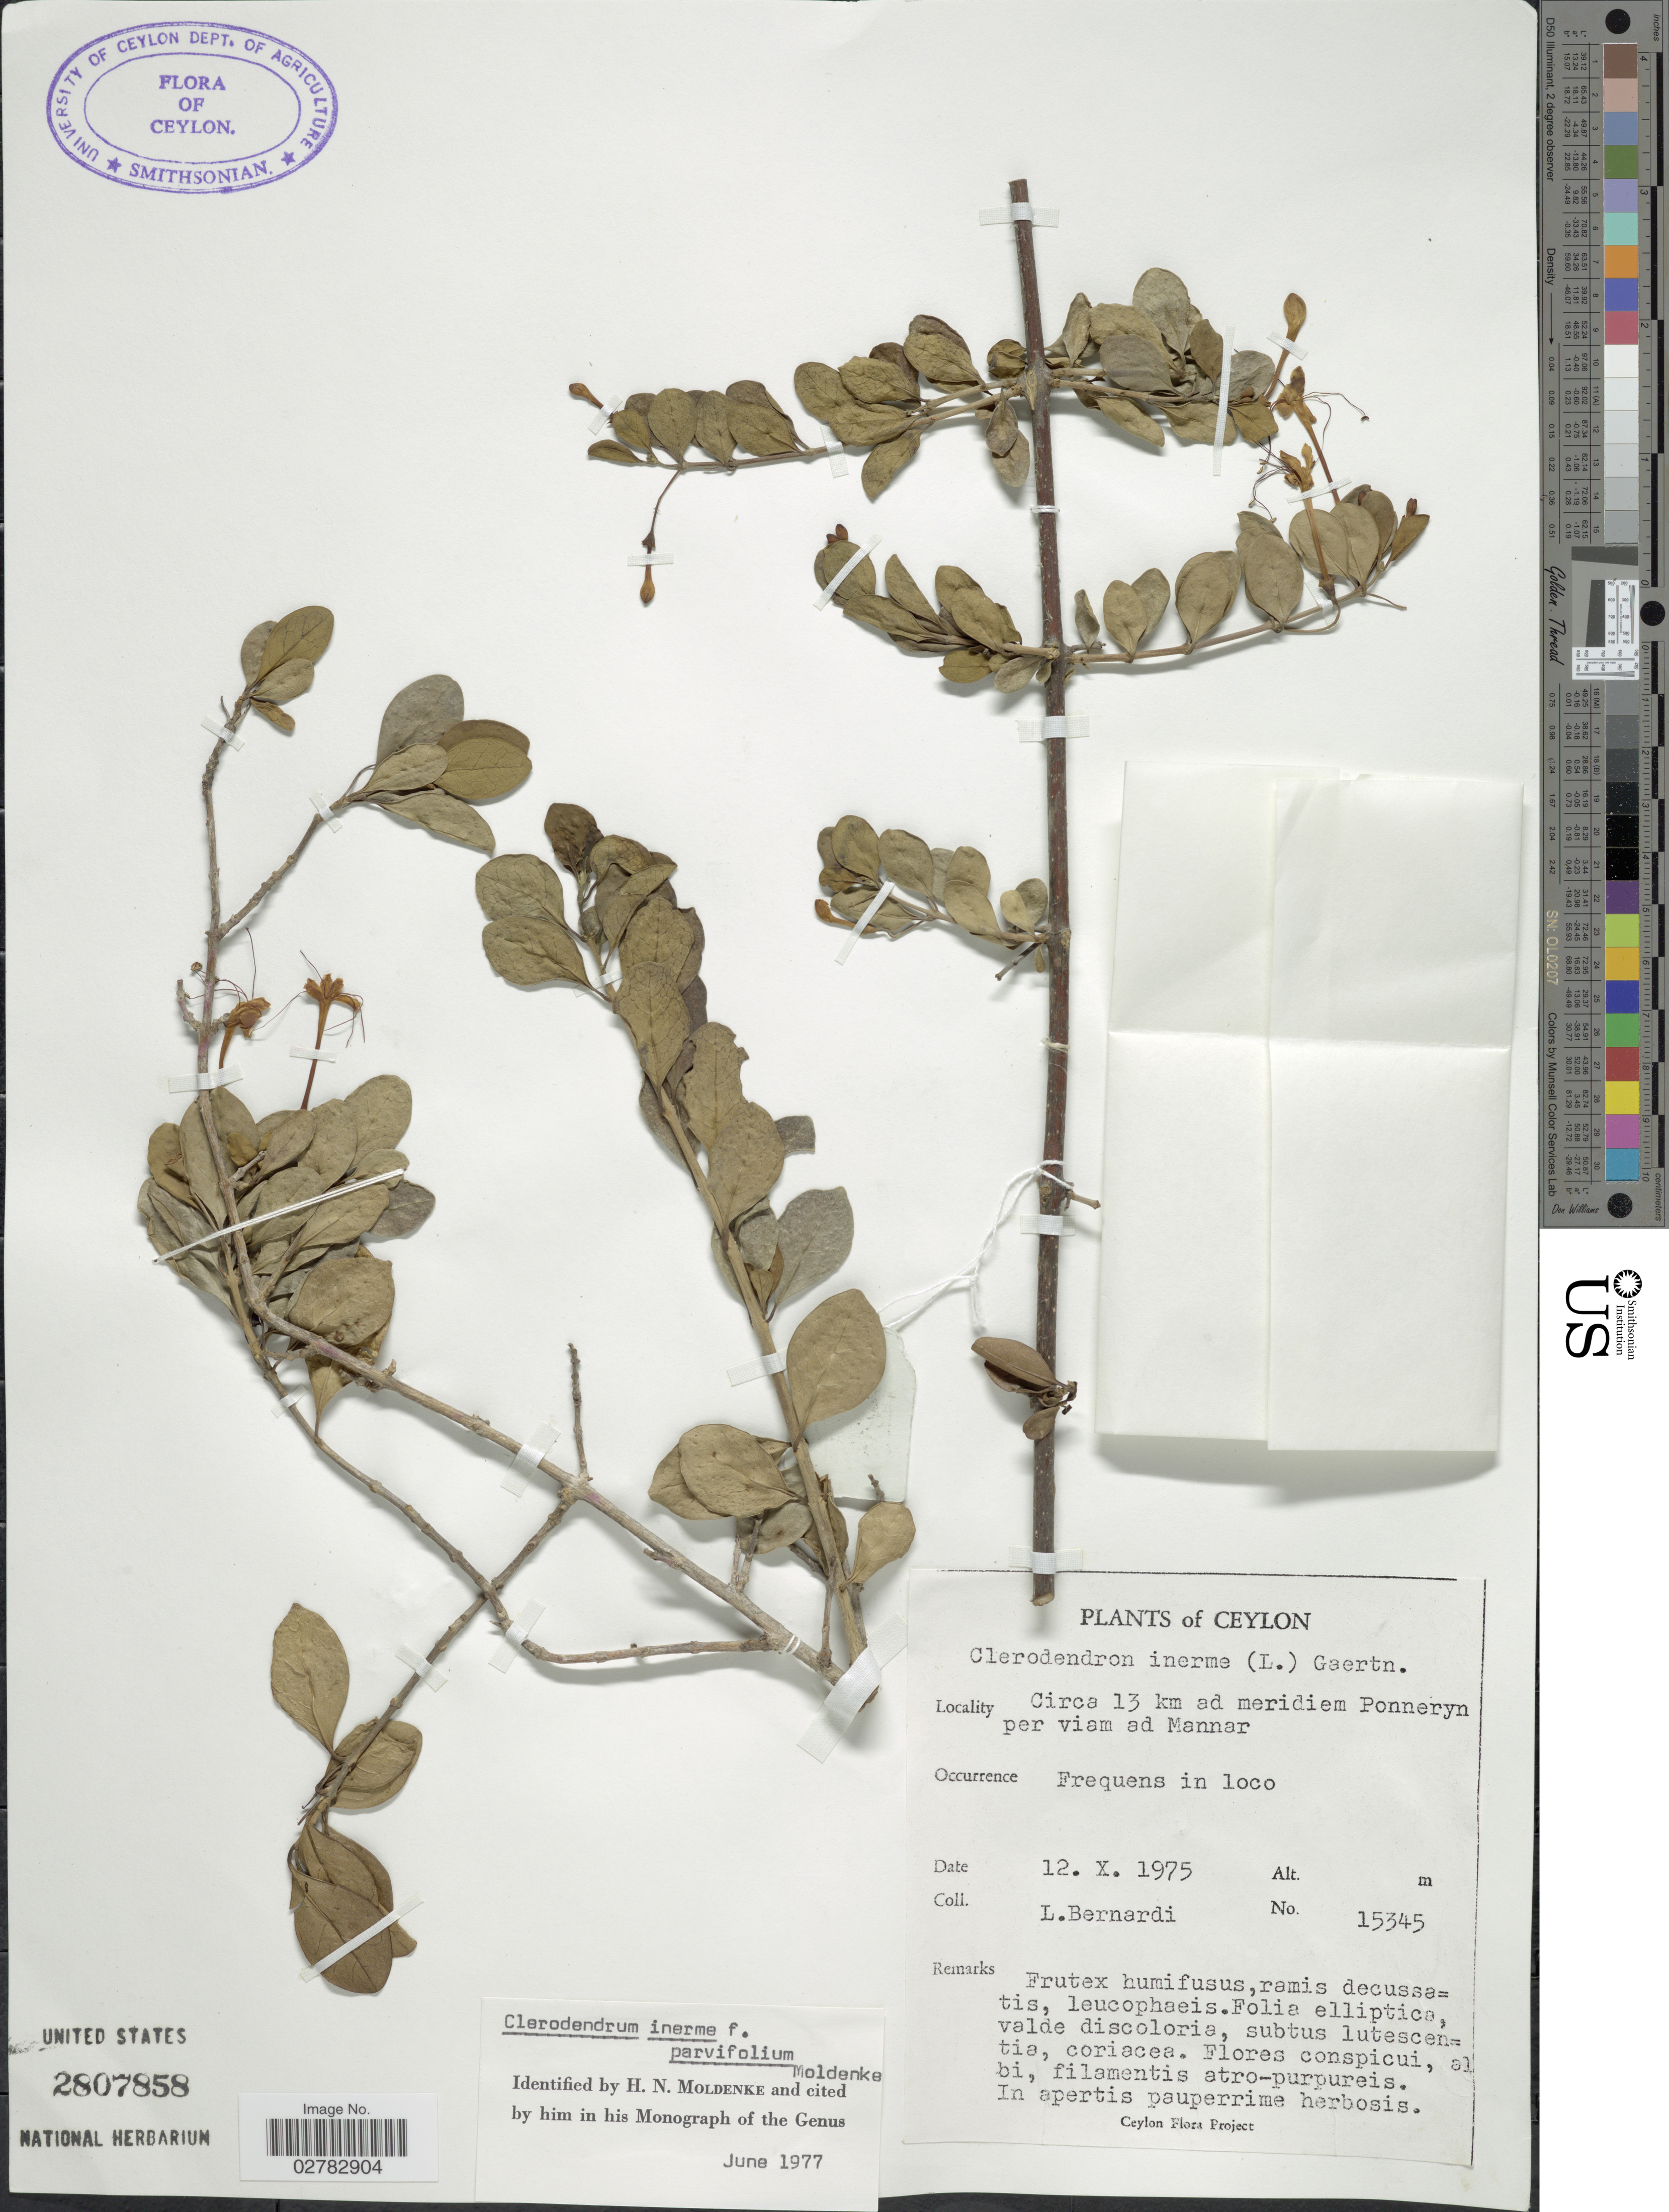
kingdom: Plantae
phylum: Tracheophyta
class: Magnoliopsida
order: Lamiales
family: Lamiaceae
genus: Clerodendrum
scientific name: Clerodendrum inerme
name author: (L.) Gaertn.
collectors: L. Bernardi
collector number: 15345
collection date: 1975-10-12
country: Sri Lanka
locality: Ceylon. Circa 13 km ad meridiem Ponneryn per viam ad Mannar.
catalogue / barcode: US 2807858